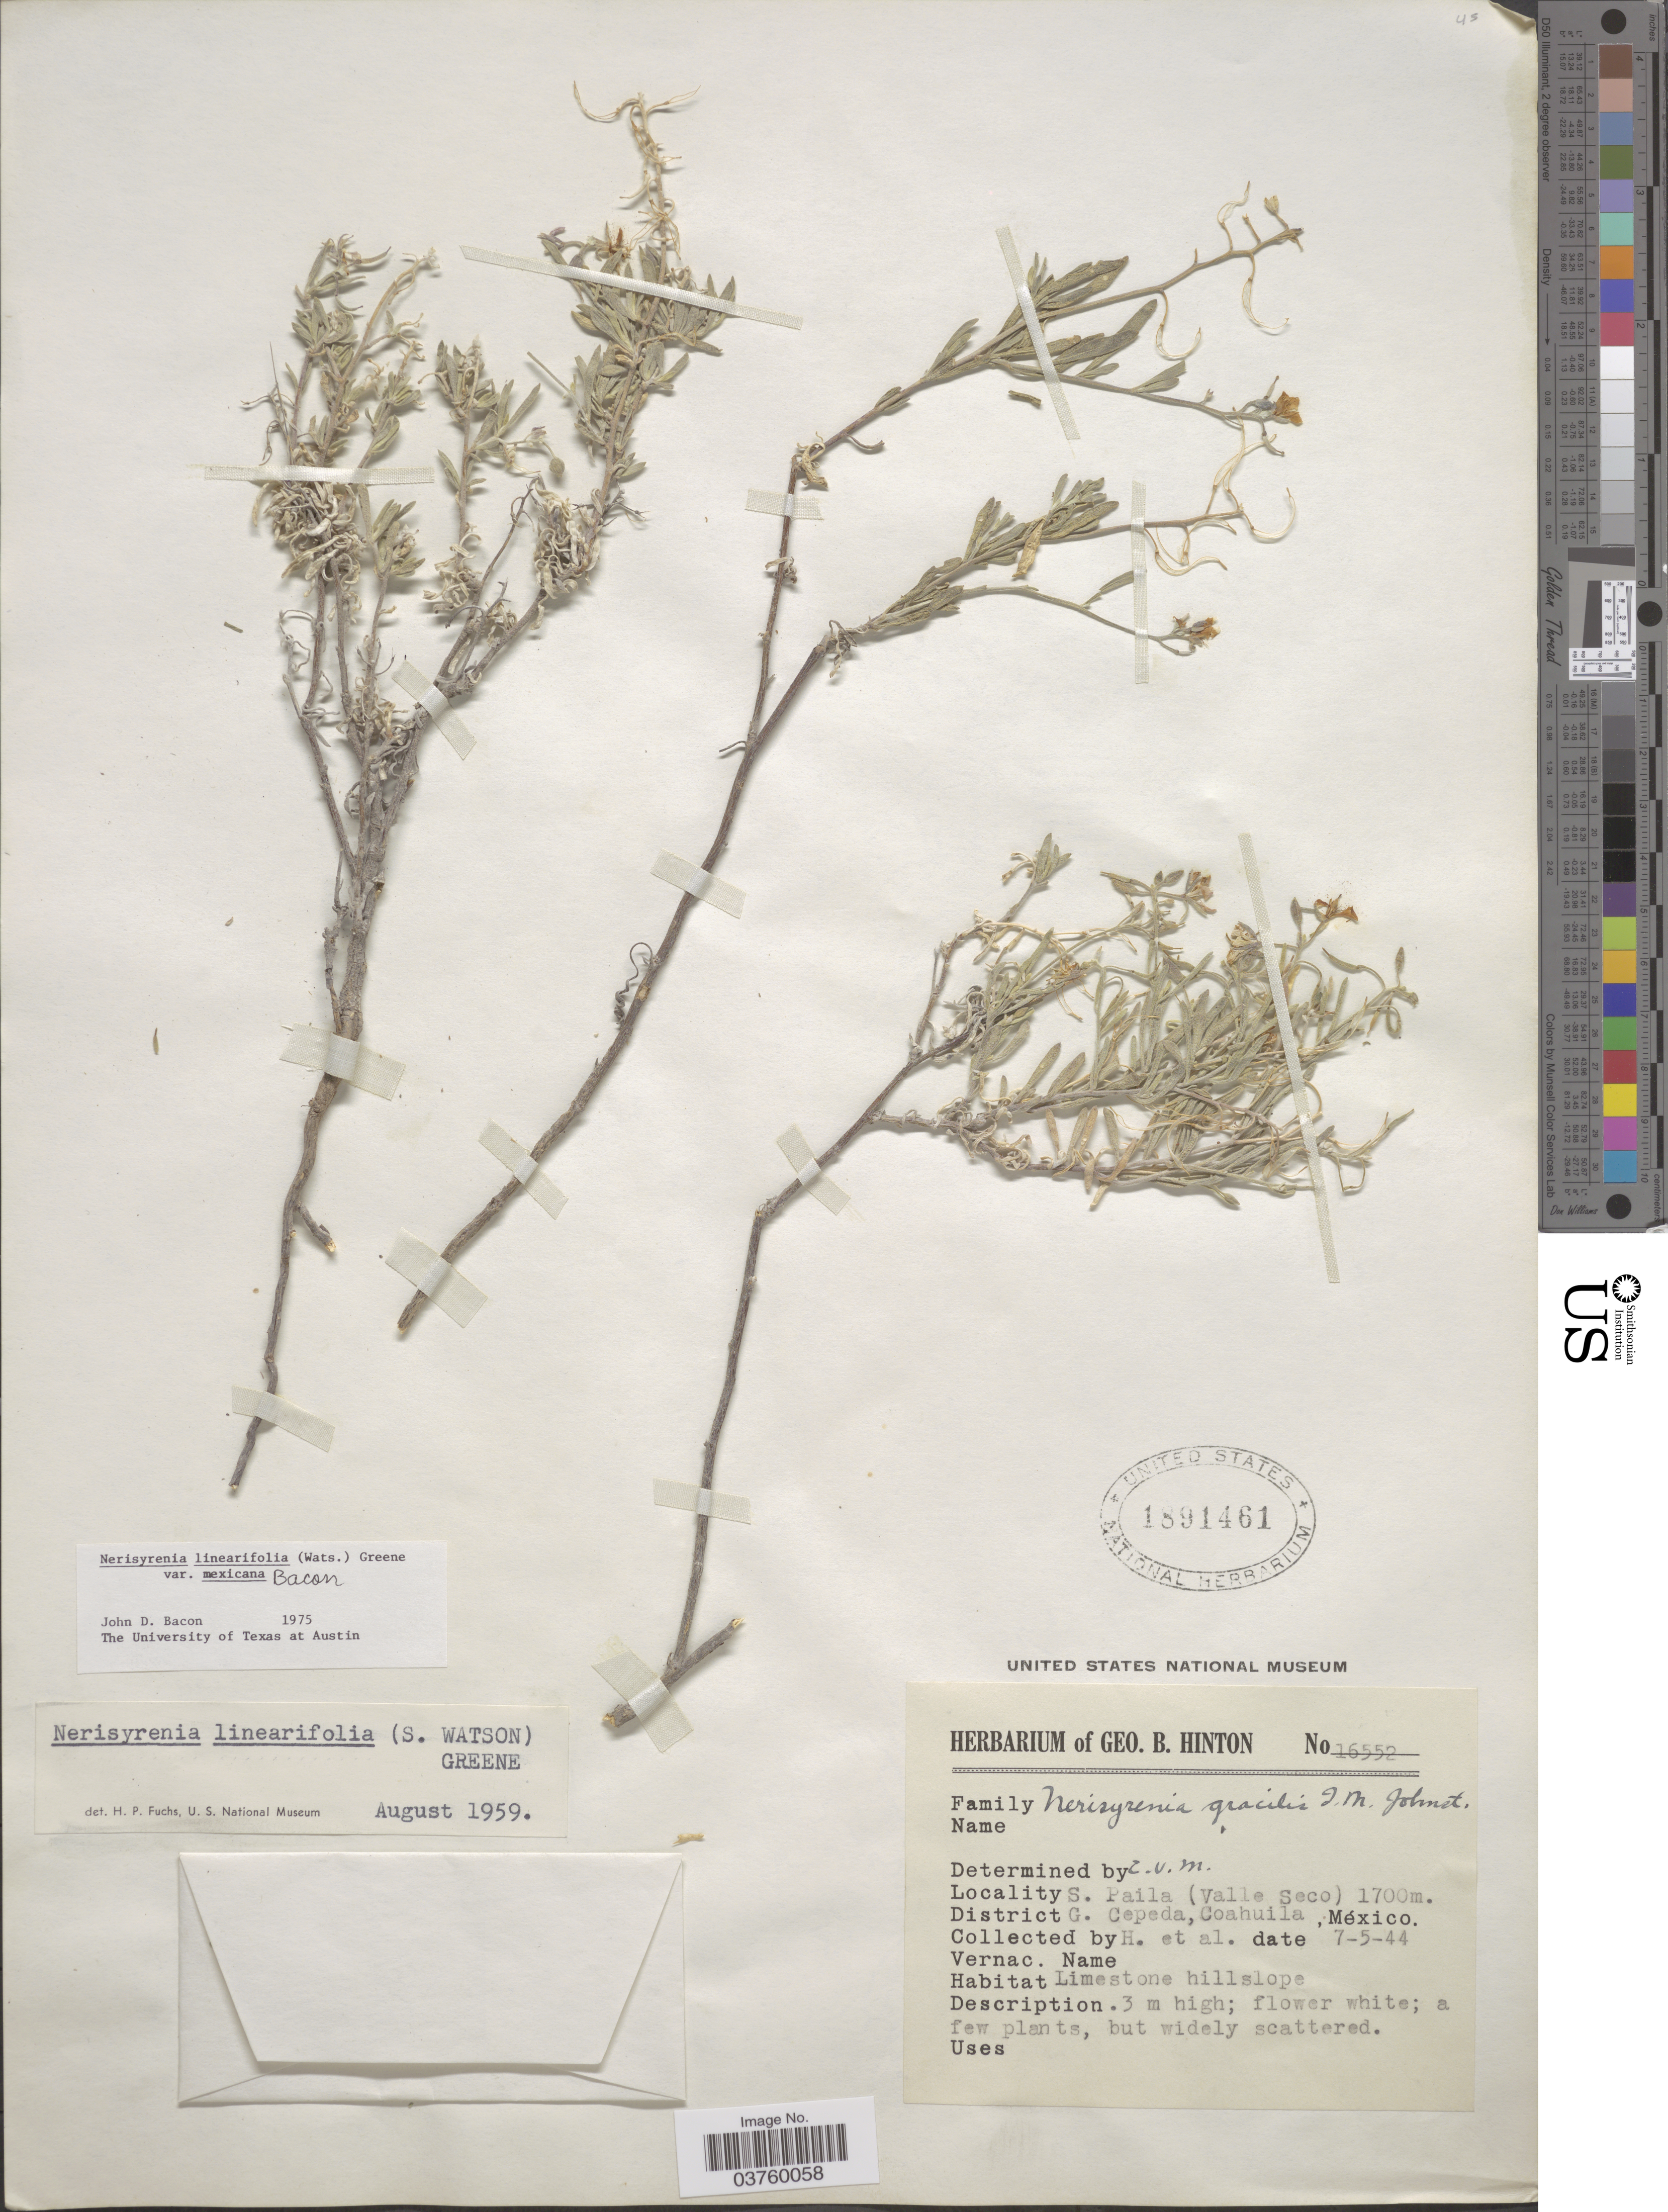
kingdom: Plantae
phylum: Tracheophyta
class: Magnoliopsida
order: Brassicales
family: Brassicaceae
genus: Nerisyrenia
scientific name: Nerisyrenia linearifolia var. mexicana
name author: J.D. Bacon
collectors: G. B. Hinton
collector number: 16552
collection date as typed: Transcribed d/m/y: 7/5/44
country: Mexico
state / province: Coahuila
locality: S. Paila (Valle Seco). District G. Cepeda.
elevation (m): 1700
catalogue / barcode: US 1891461